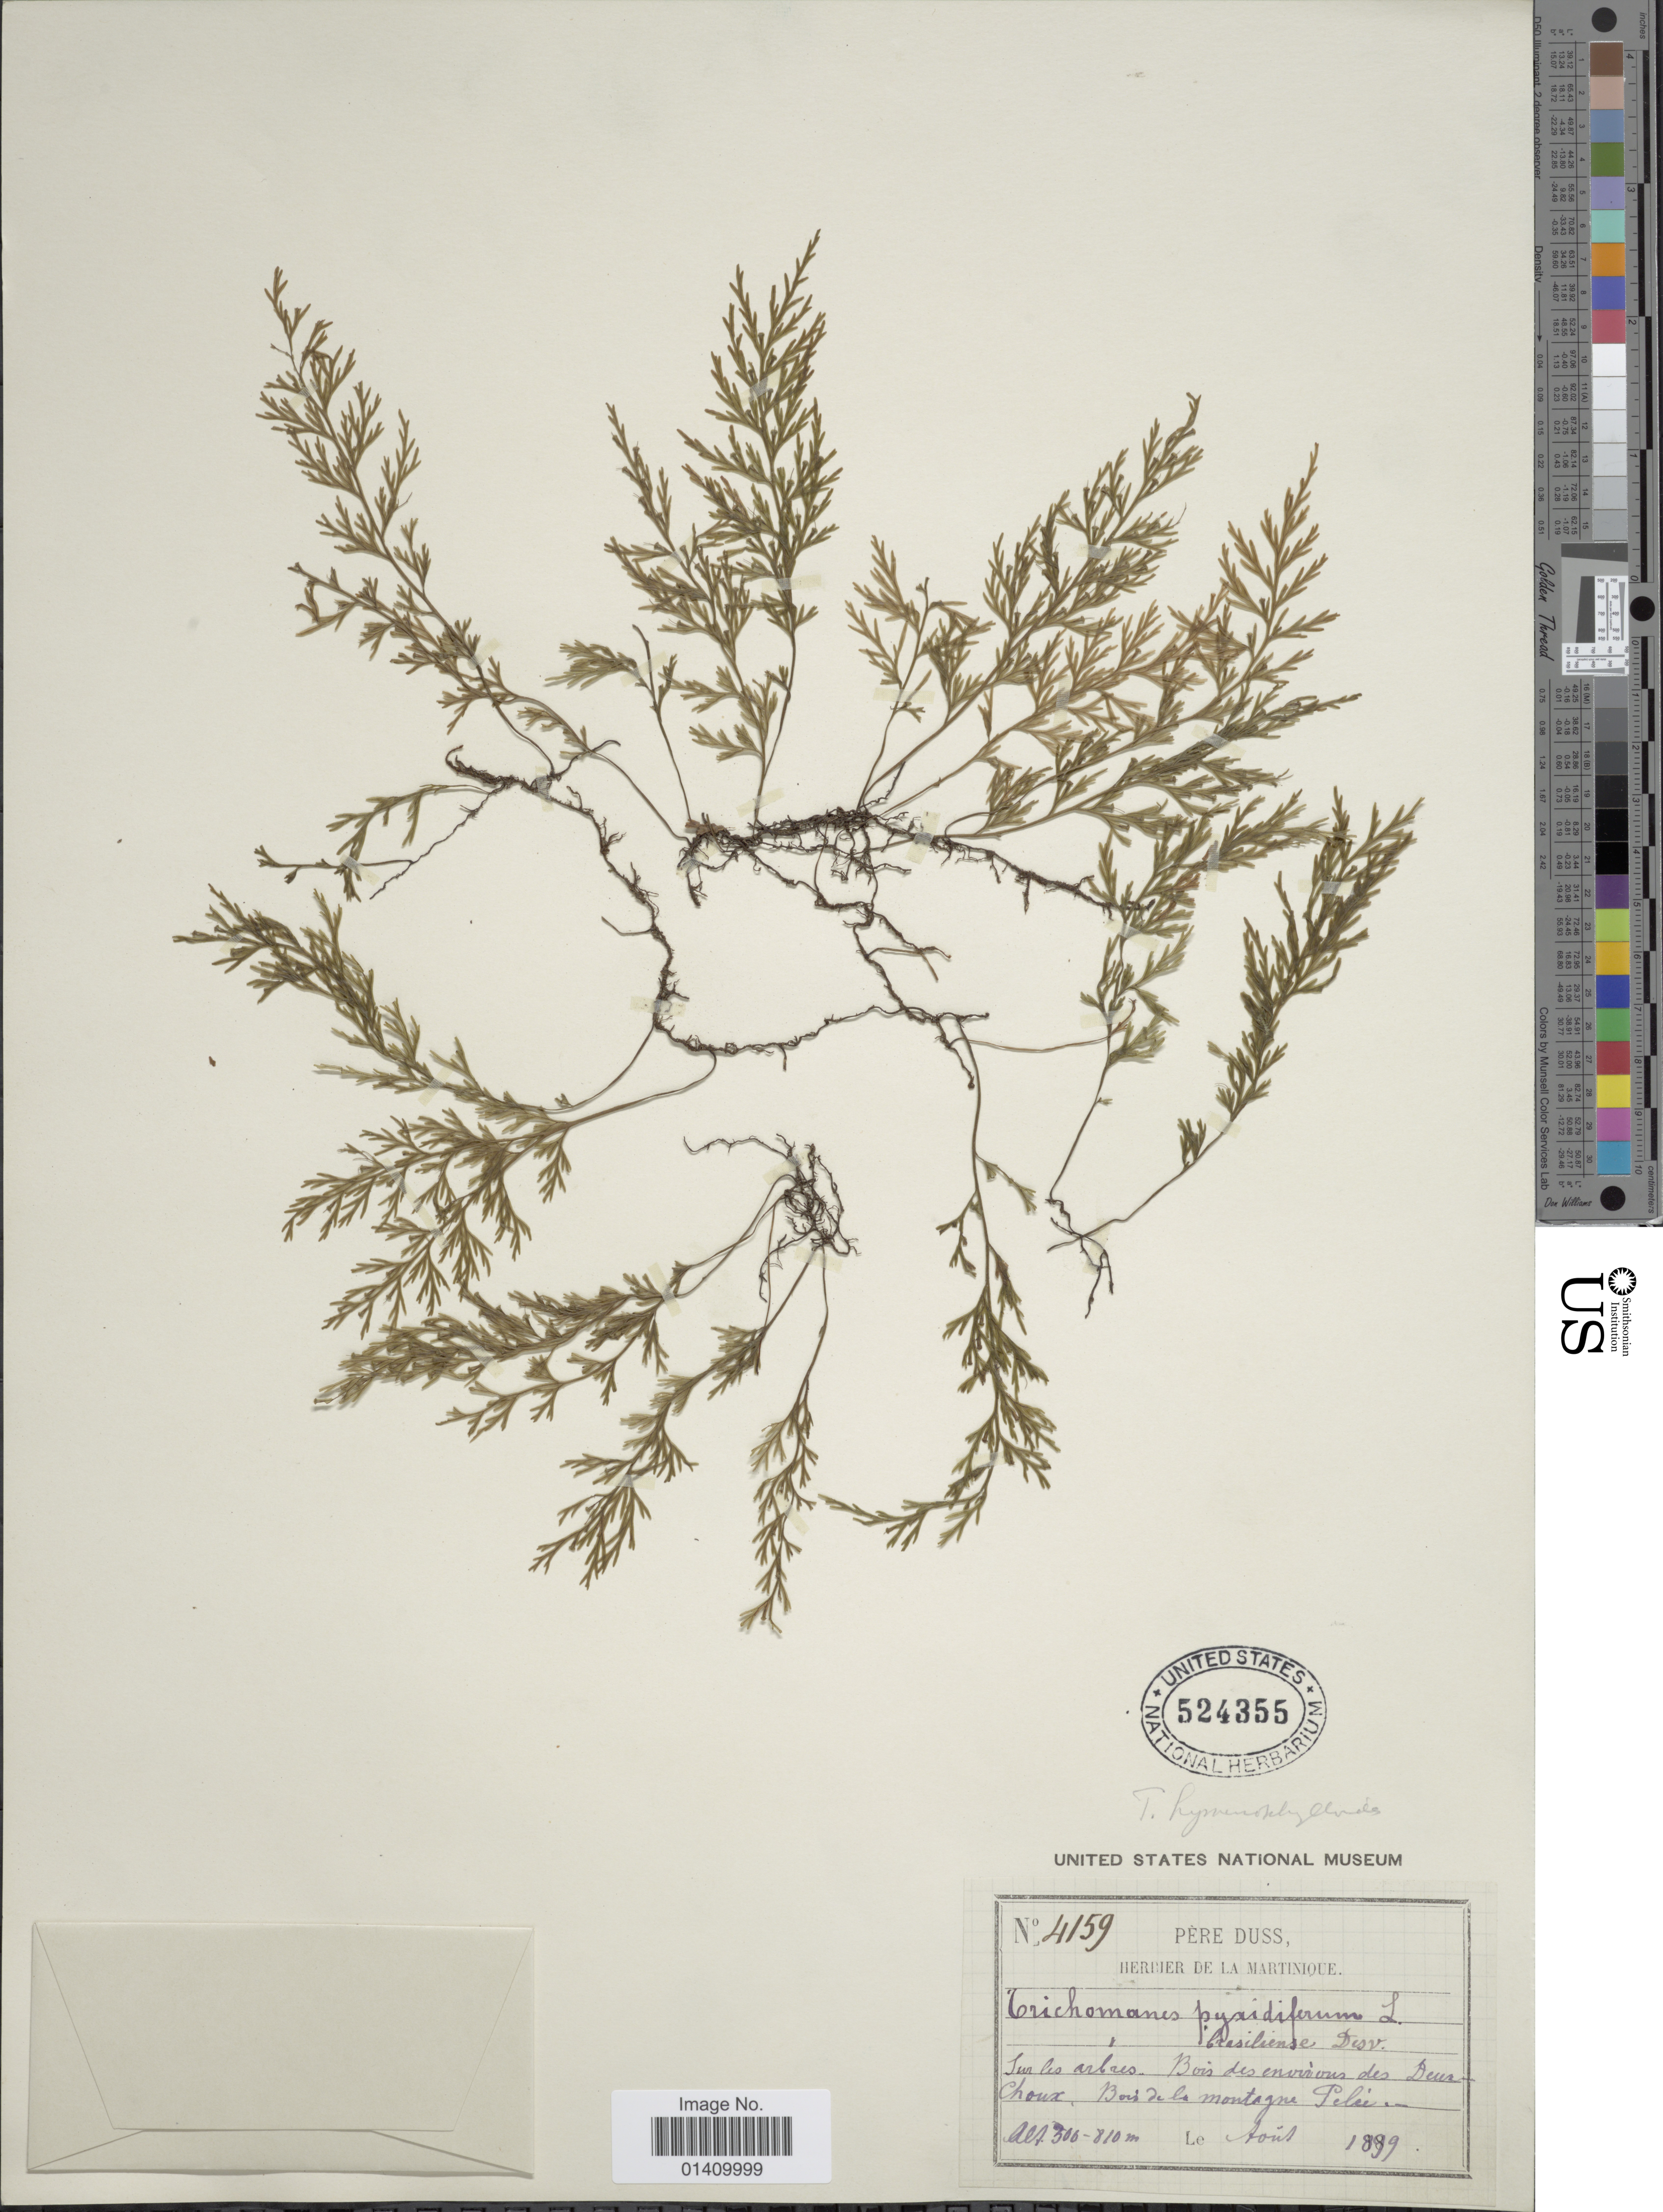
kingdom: Plantae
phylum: Tracheophyta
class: Polypodiopsida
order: Hymenophyllales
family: Hymenophyllaceae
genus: Polyphlebium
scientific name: Polyphlebium hymenophylloides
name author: (Bosch) Ebihara & Dubuisson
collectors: Père Duss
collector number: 4159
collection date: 1899-08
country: Martinique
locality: Sur les arbres Bois des environs des Deux Choux. Bois de la Montagne Pelée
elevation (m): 366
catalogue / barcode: US 524355